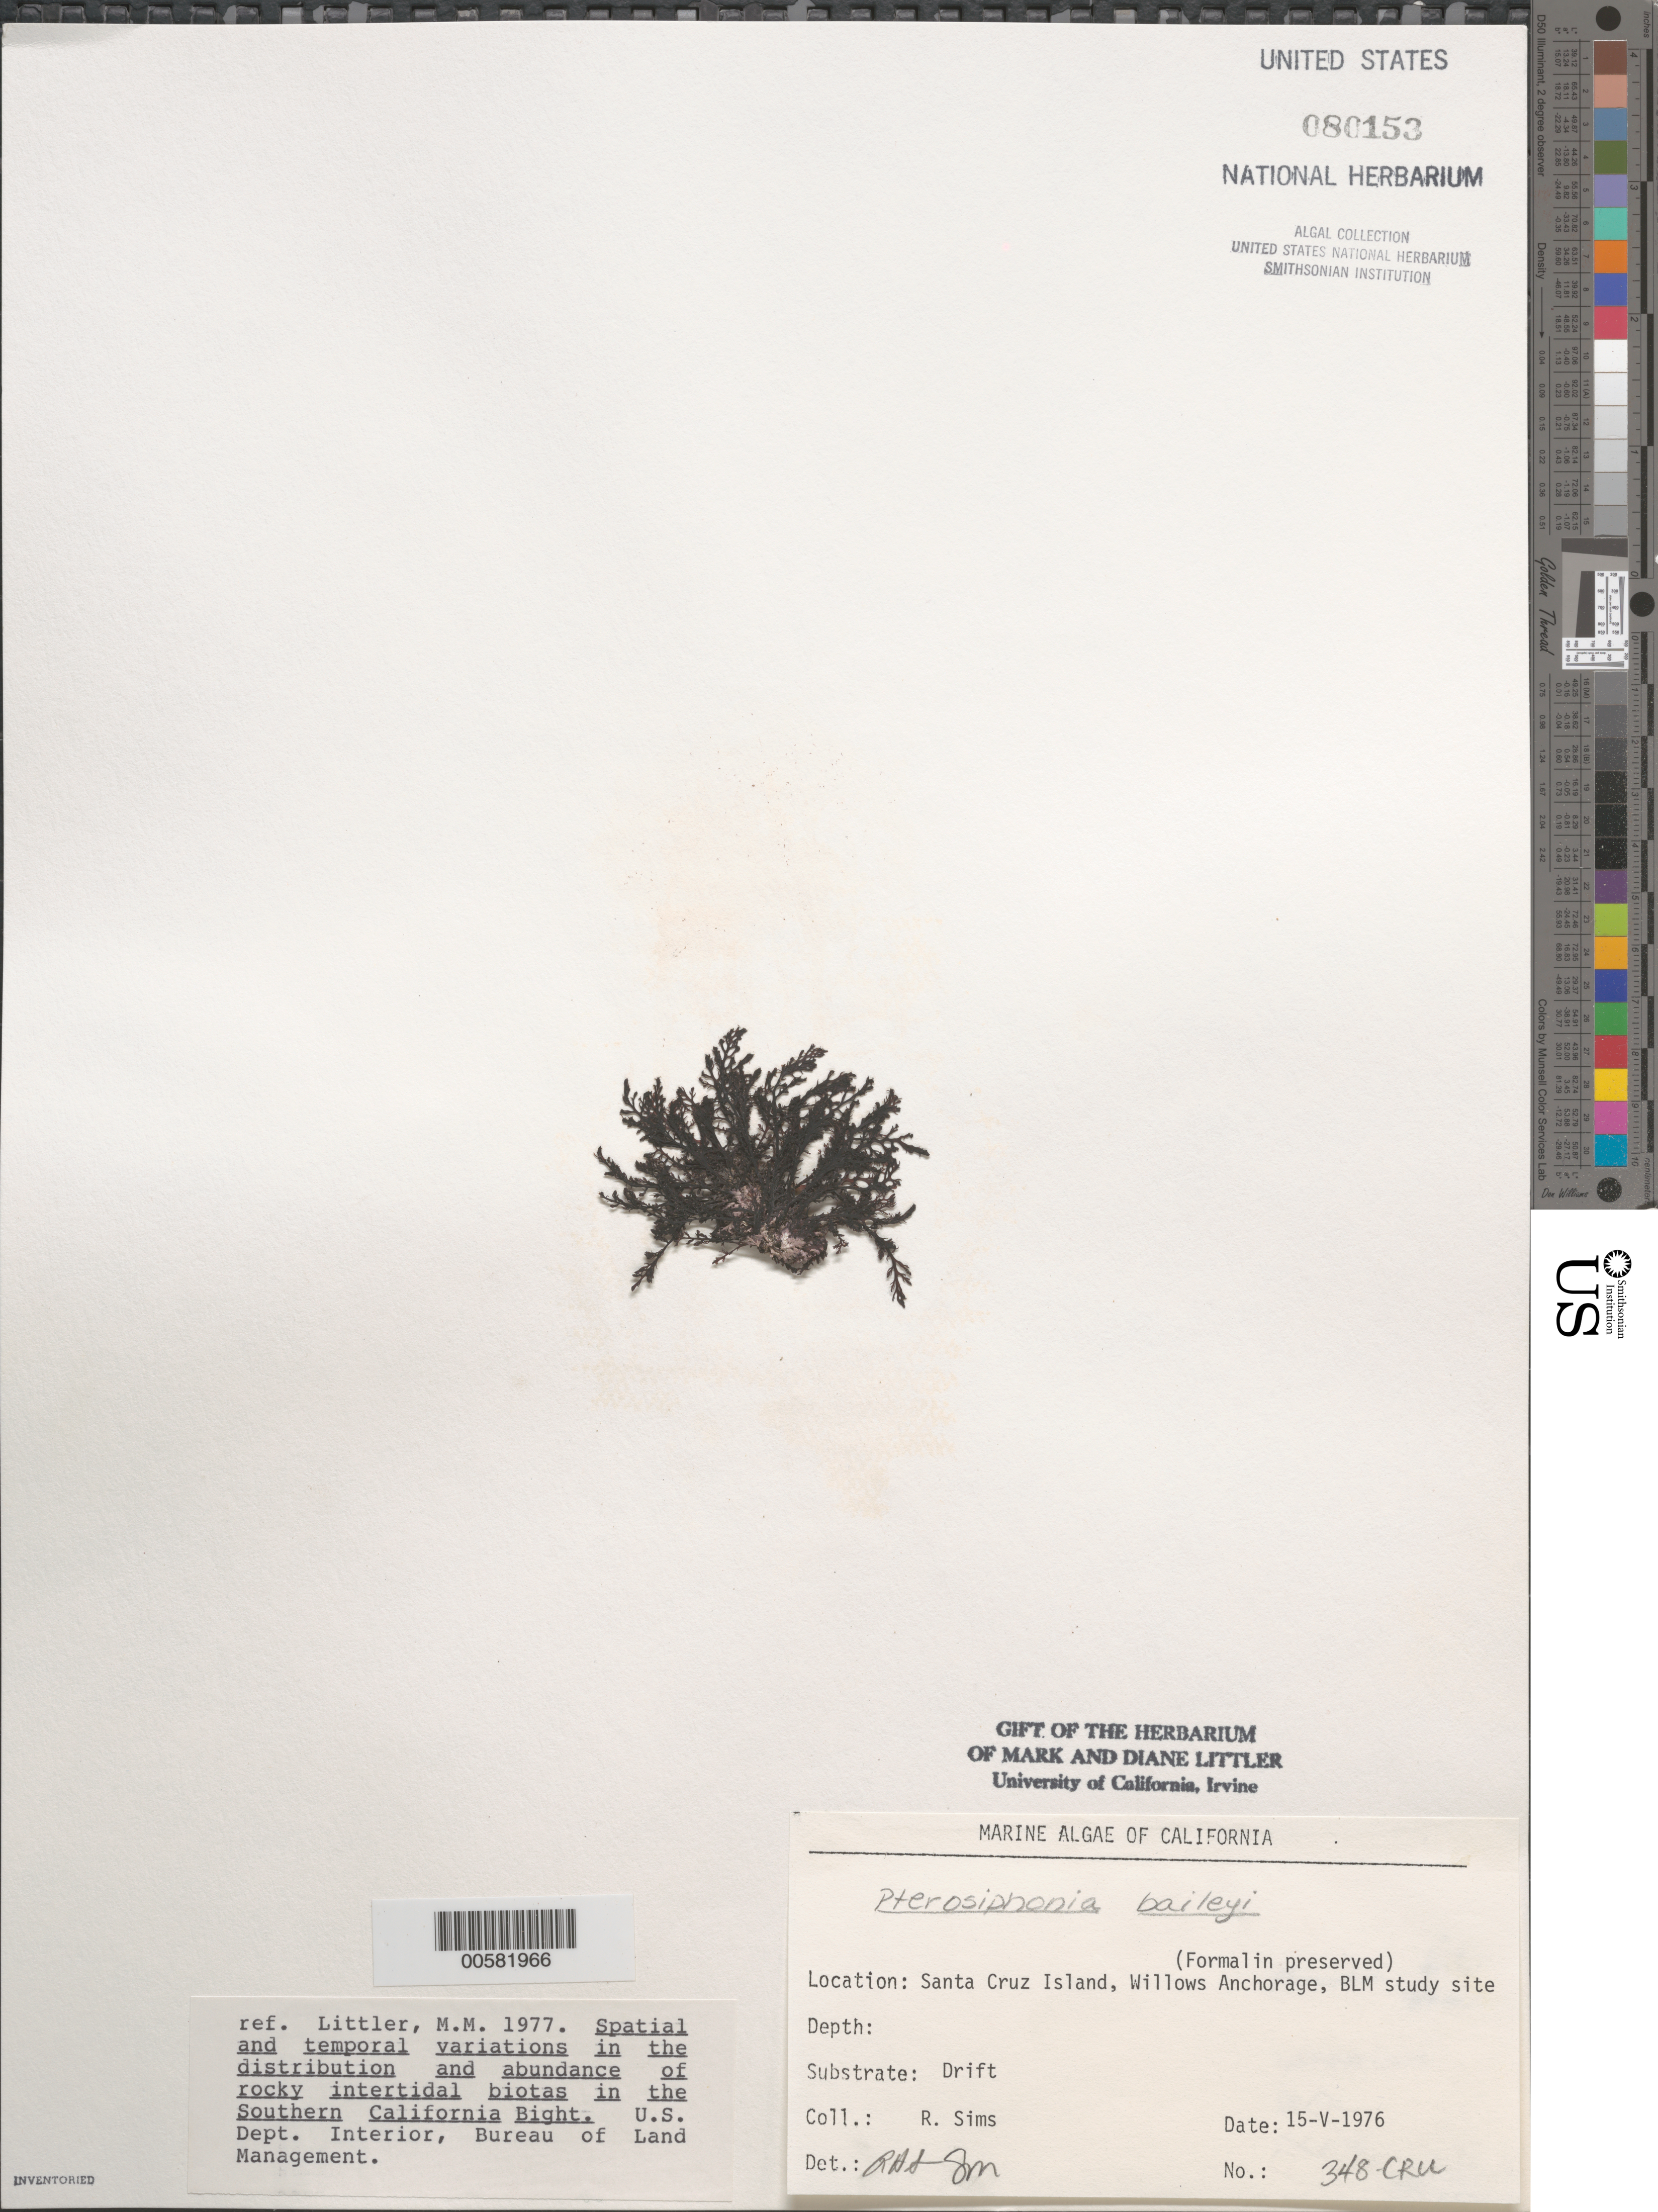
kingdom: Plantae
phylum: Rhodophyta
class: Florideophyceae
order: Ceramiales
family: Rhodomelaceae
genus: Symphyocladiella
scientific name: Symphyocladiella baileyi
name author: (Harvey) D.E.Bustamante et al.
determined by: Algae name updating Project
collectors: R. H. Sims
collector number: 348-cru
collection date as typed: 15 May 1976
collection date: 1976-05-15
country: United States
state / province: California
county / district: Santa Barbara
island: Santa Cruz Island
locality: Willows Anchorage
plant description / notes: BLM-SOCALBIGHT Rocky Intertidal Survey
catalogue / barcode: US 80153